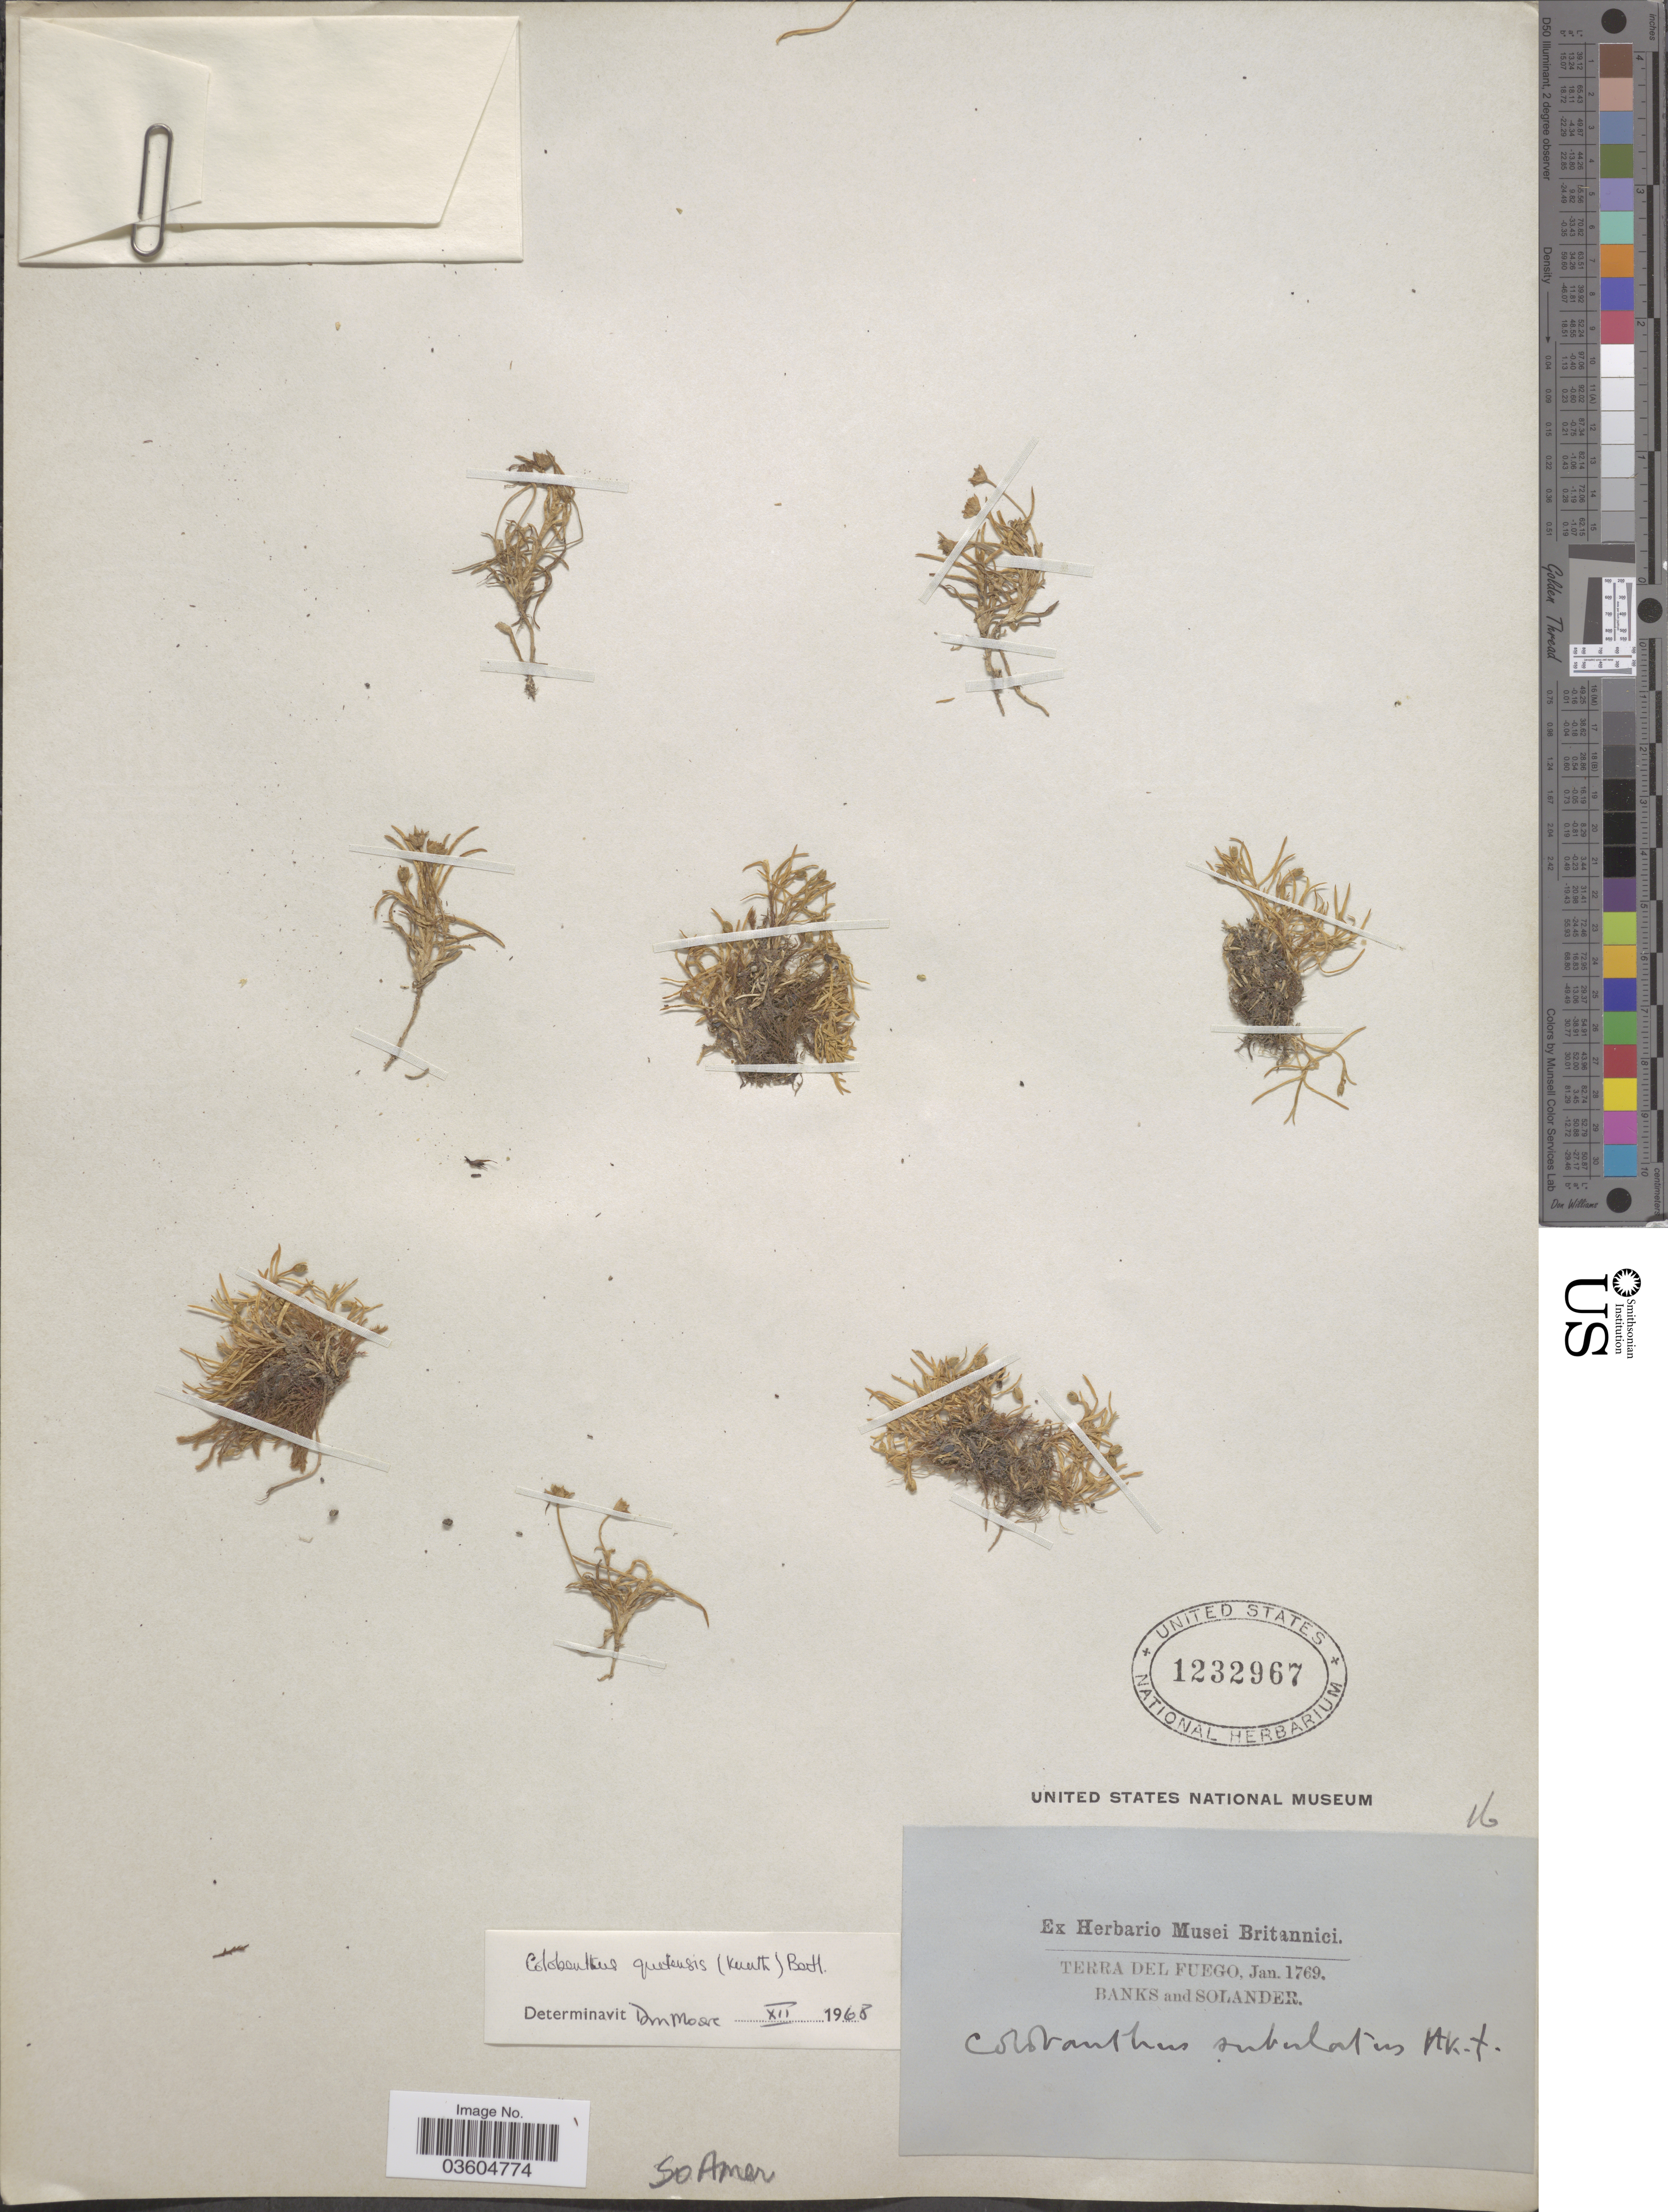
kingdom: Plantae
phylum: Tracheophyta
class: Magnoliopsida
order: Caryophyllales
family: Caryophyllaceae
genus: Colobanthus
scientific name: Colobanthus quitensis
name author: (Kunth) Bartl.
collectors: -- Banks & -- Solander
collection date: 1769-01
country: Argentina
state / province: Tierra del Fuego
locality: Terra del Fuego.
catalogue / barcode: US 1232967